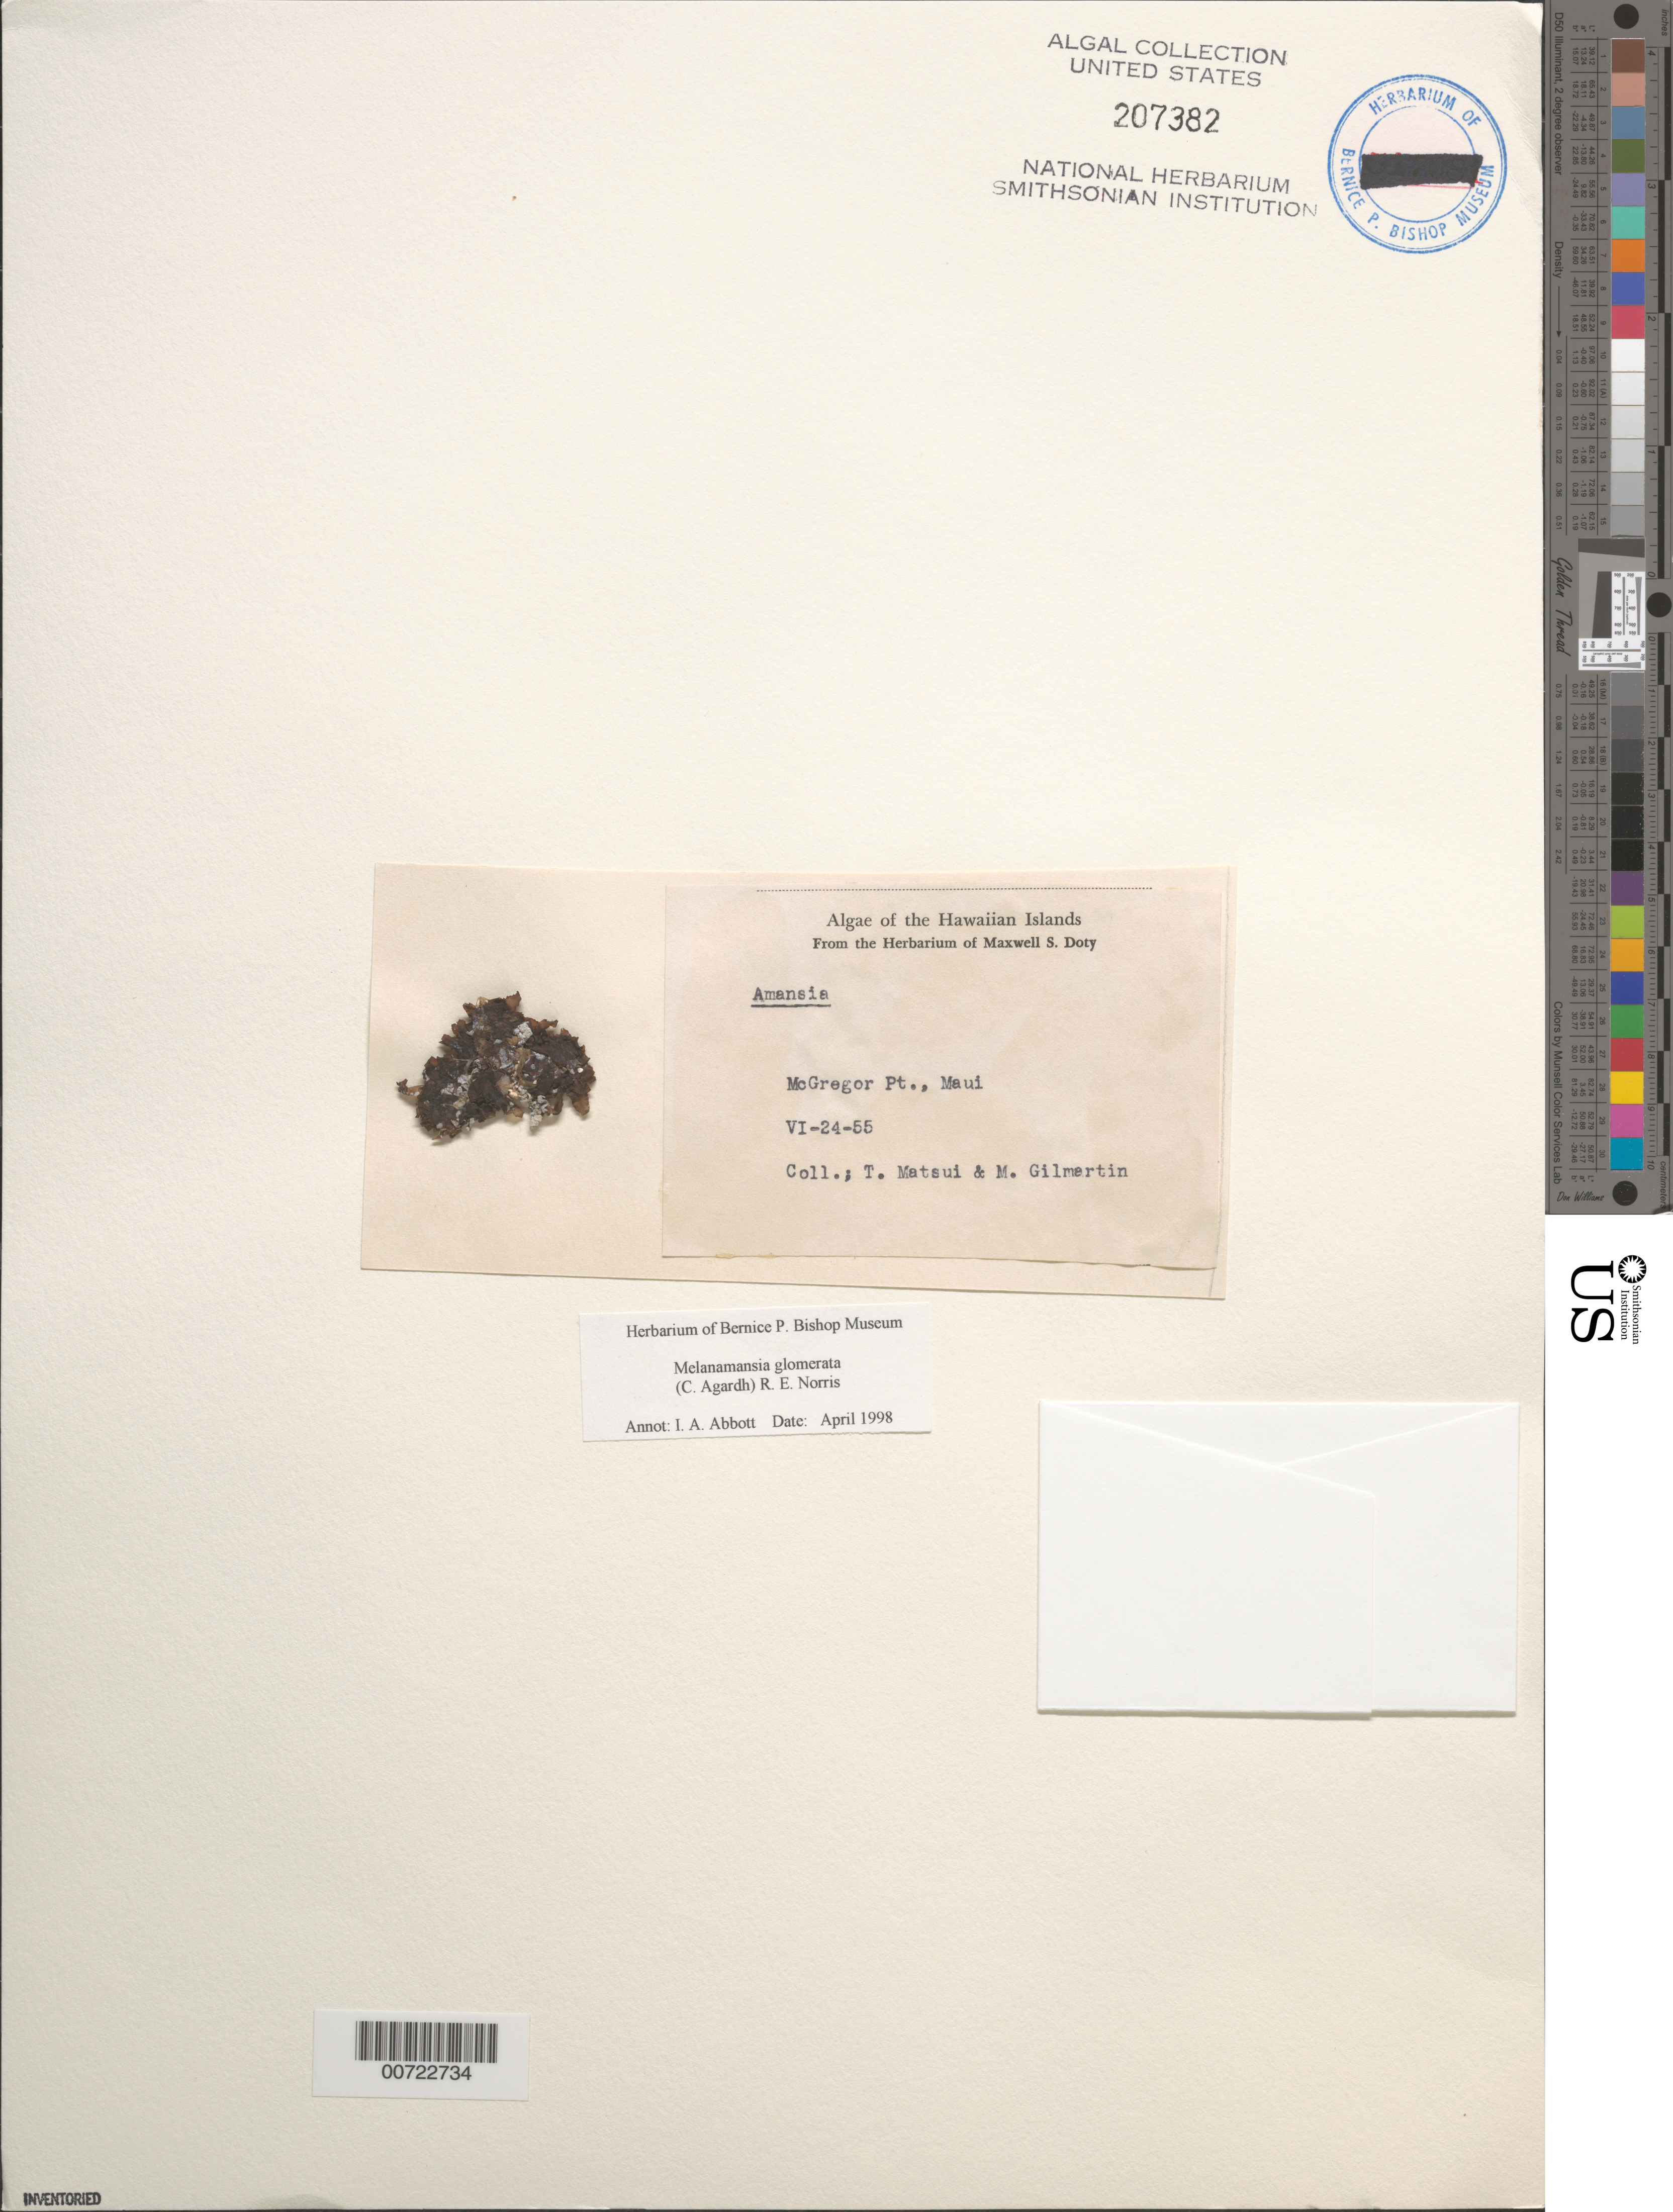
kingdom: Plantae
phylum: Rhodophyta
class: Florideophyceae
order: Ceramiales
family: Rhodomelaceae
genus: Amansia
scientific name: Amansia glomerata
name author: C. Agardh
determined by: Algae name updating Project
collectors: T. Matsui & M. Gilmartin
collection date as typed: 24 Jun 1955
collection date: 1955-06-24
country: United States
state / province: Hawaii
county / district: Maui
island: Maui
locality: McGregor Point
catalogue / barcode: US 207382